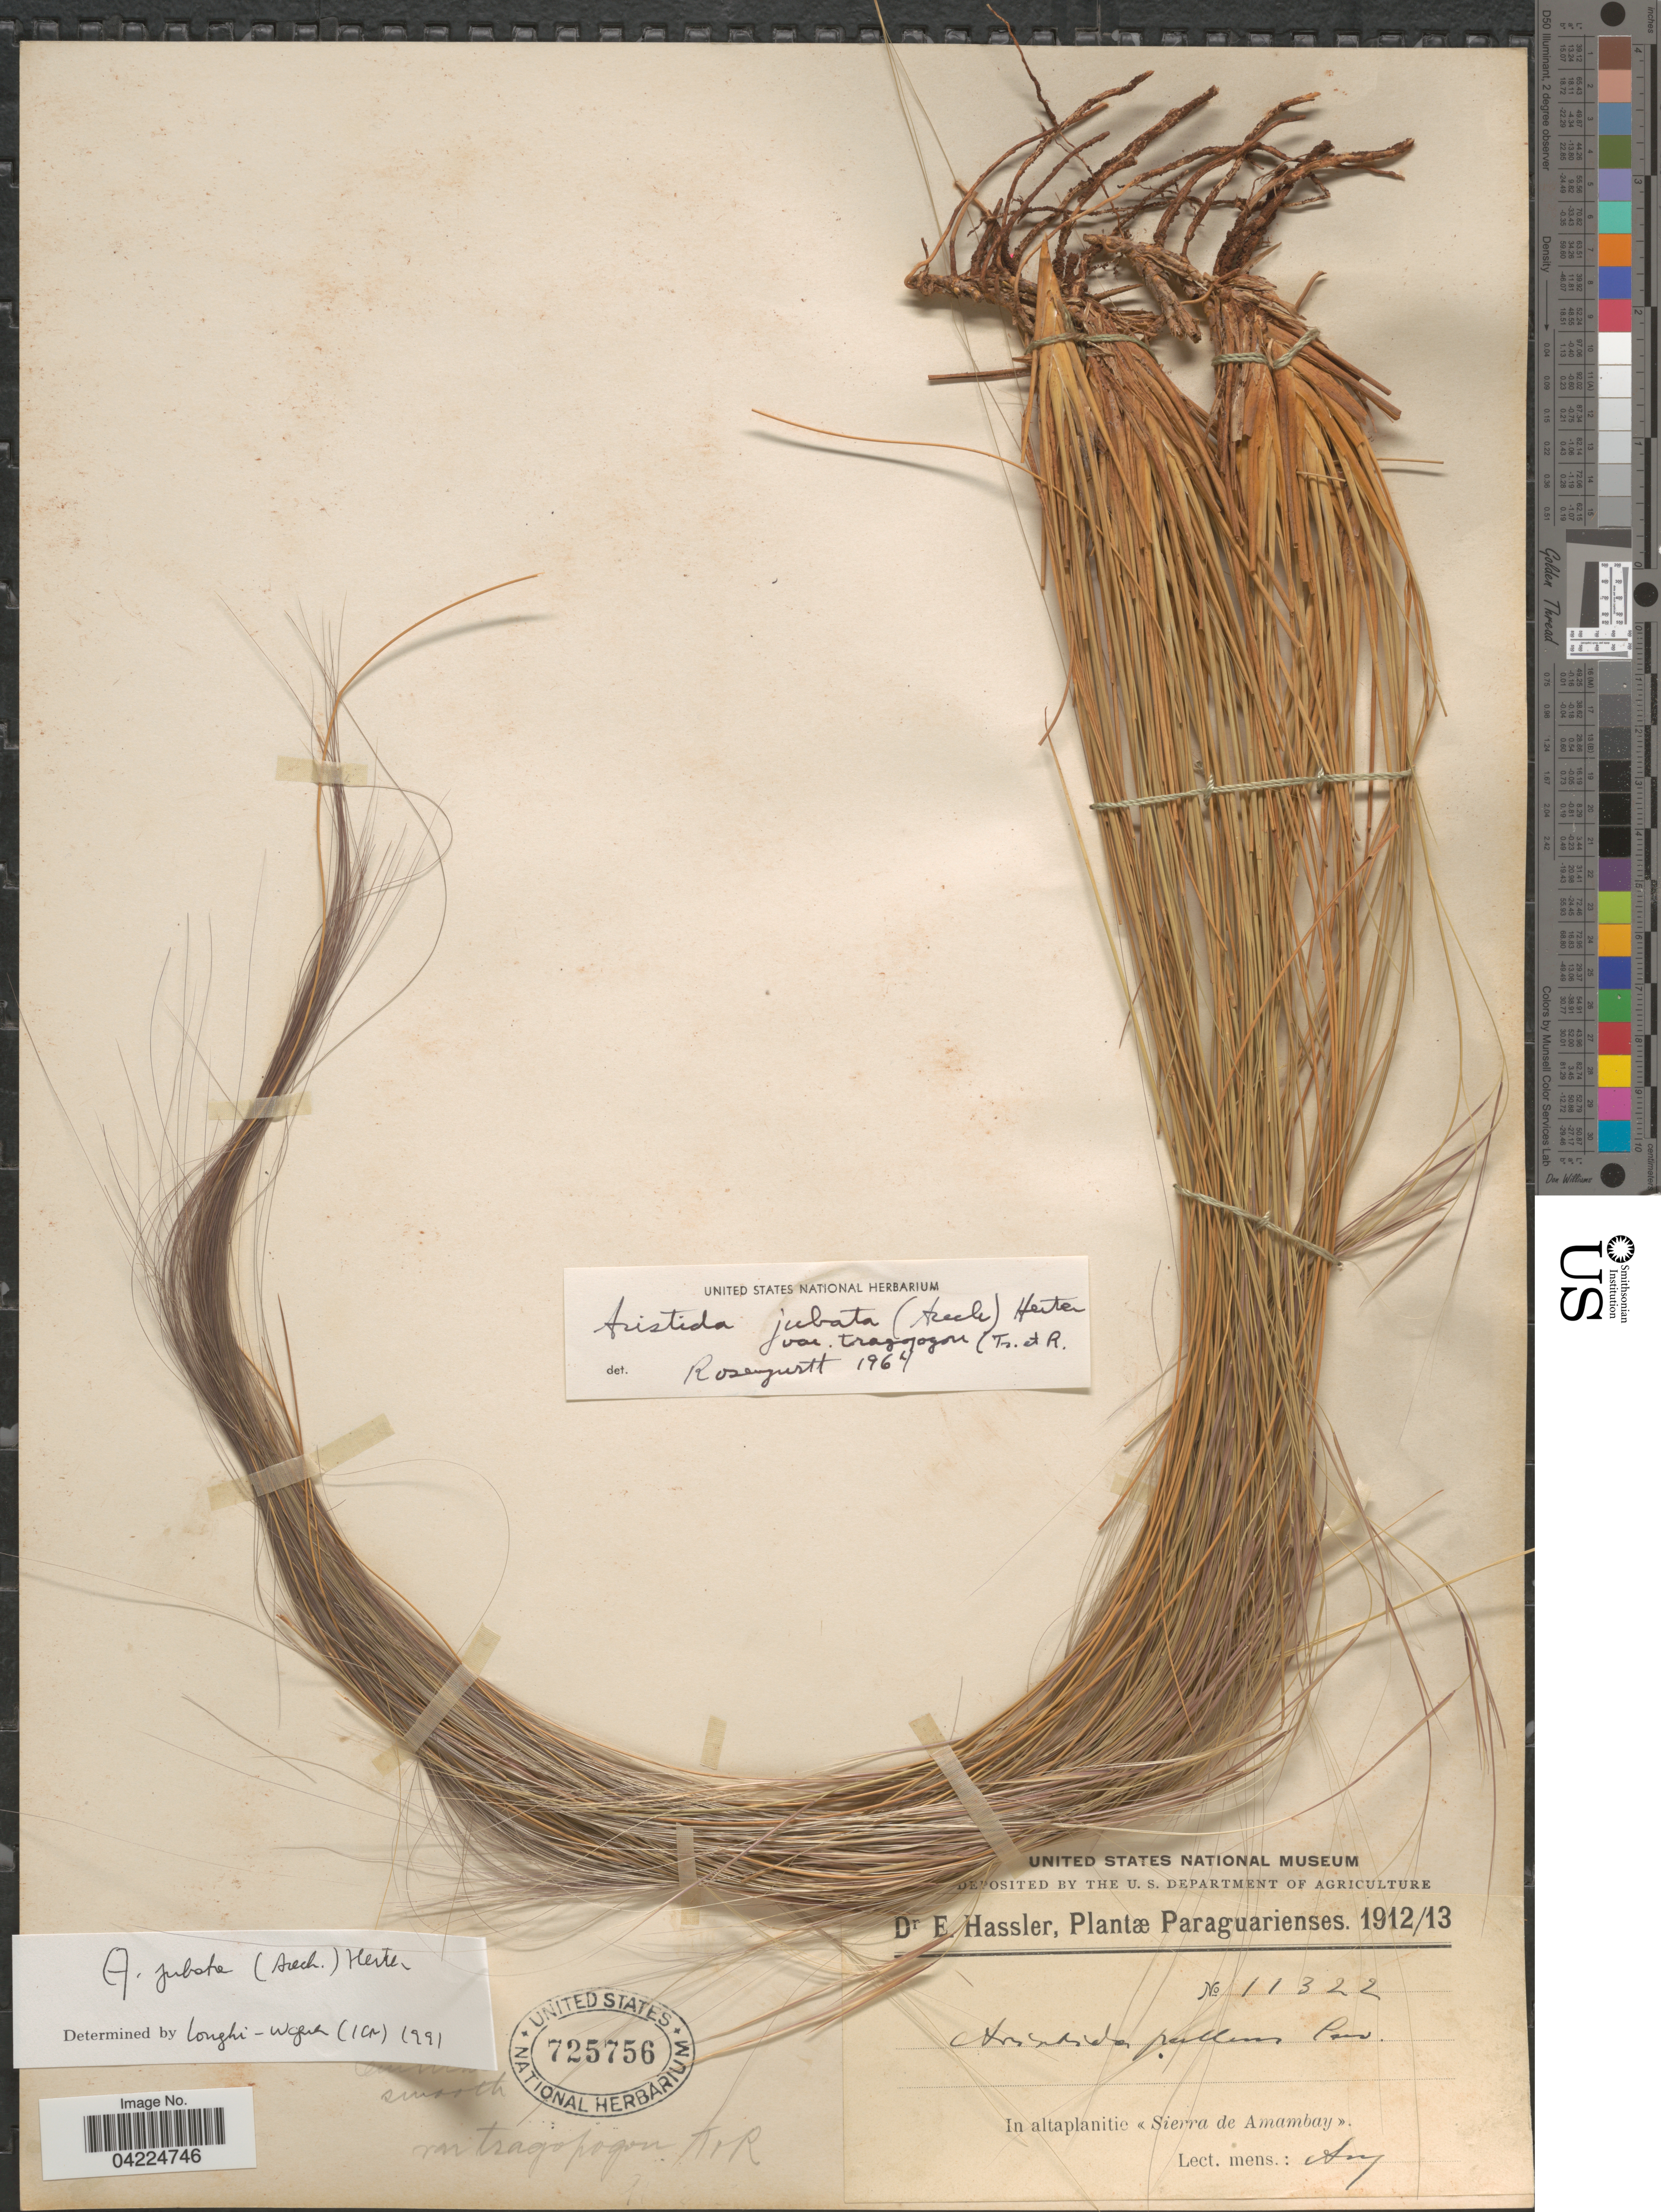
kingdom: Plantae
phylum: Tracheophyta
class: Liliopsida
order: Poales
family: Poaceae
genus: Aristida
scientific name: Aristida jubata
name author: (Arechav.) Herter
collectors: E. Hassler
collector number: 11322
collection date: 1912-08/1913-08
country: Paraguay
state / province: Amambay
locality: In altaplanitie « Sierra de Amambay ».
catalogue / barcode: US 725756